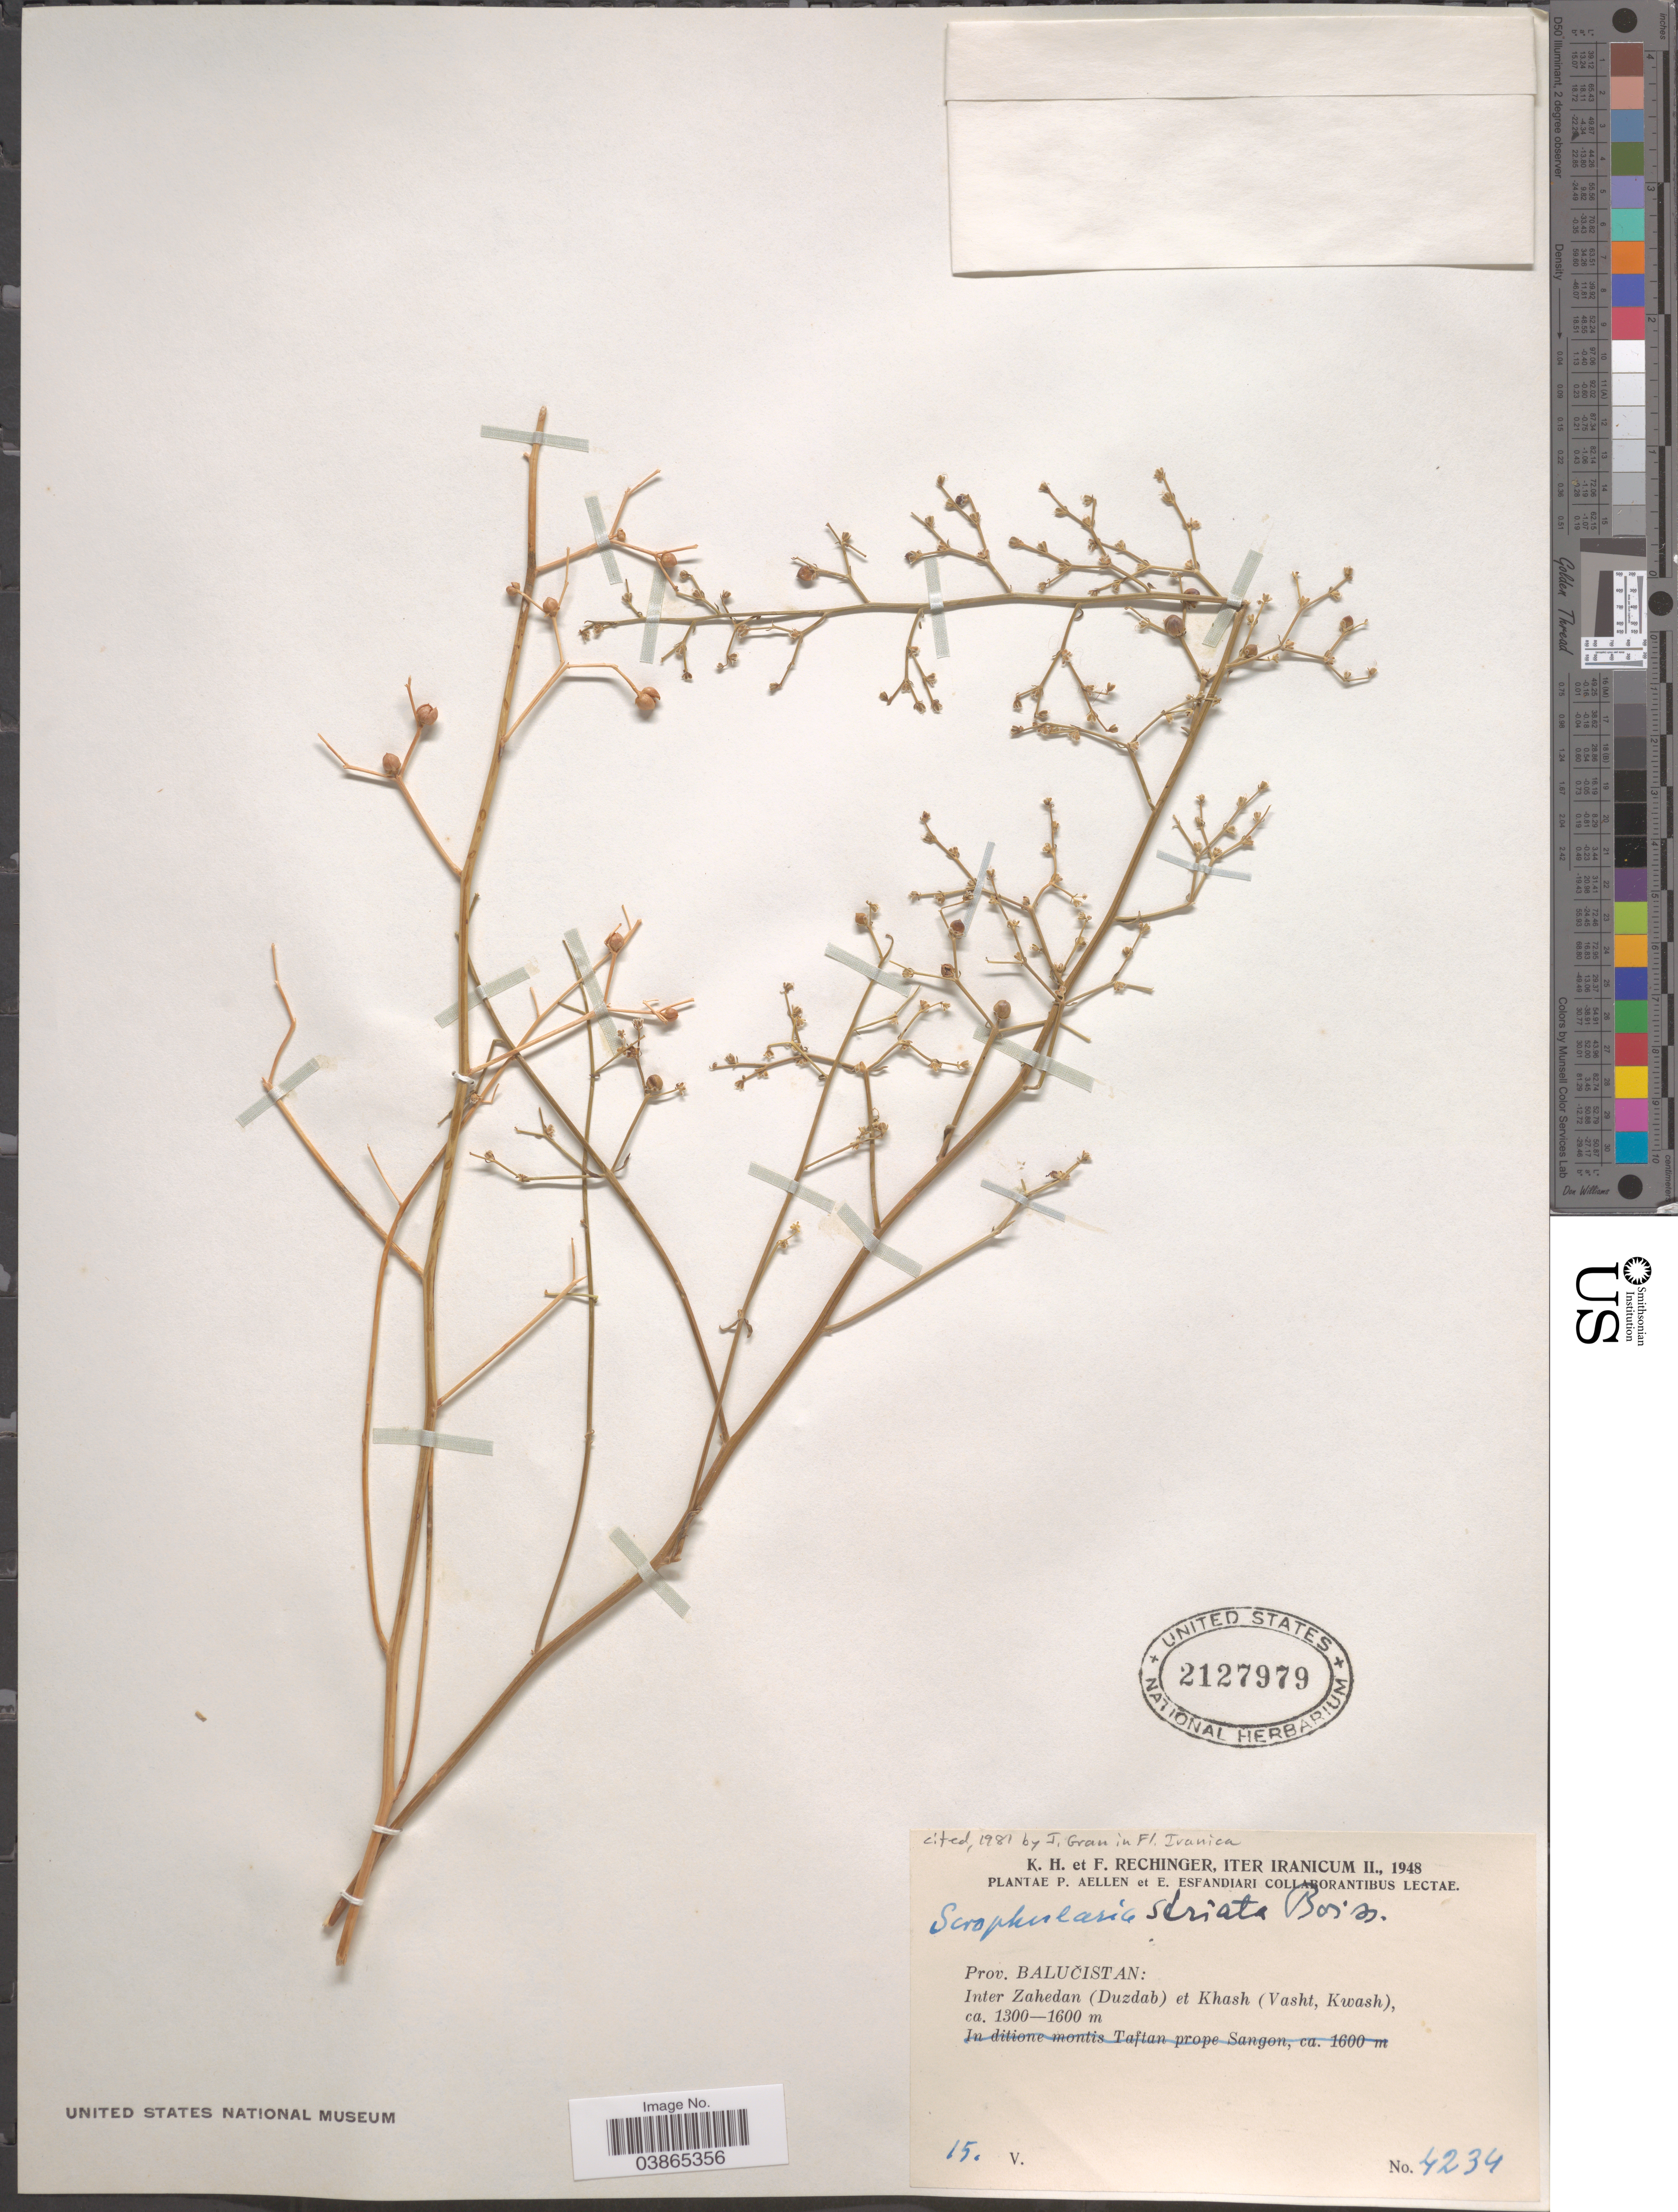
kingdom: Plantae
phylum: Tracheophyta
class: Magnoliopsida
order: Lamiales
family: Scrophulariaceae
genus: Scrophularia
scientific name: Scrophularia striata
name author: Boiss.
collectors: K. H. Rechinger & F. Rechinger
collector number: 4234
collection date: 1948-05-15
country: Iran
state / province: Sistan and Baluchistan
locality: Prov. Balučistan: Inter Zahedan (Duzdab) et Khash (Vasht, Kwash).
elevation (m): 1300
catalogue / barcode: US 2127979